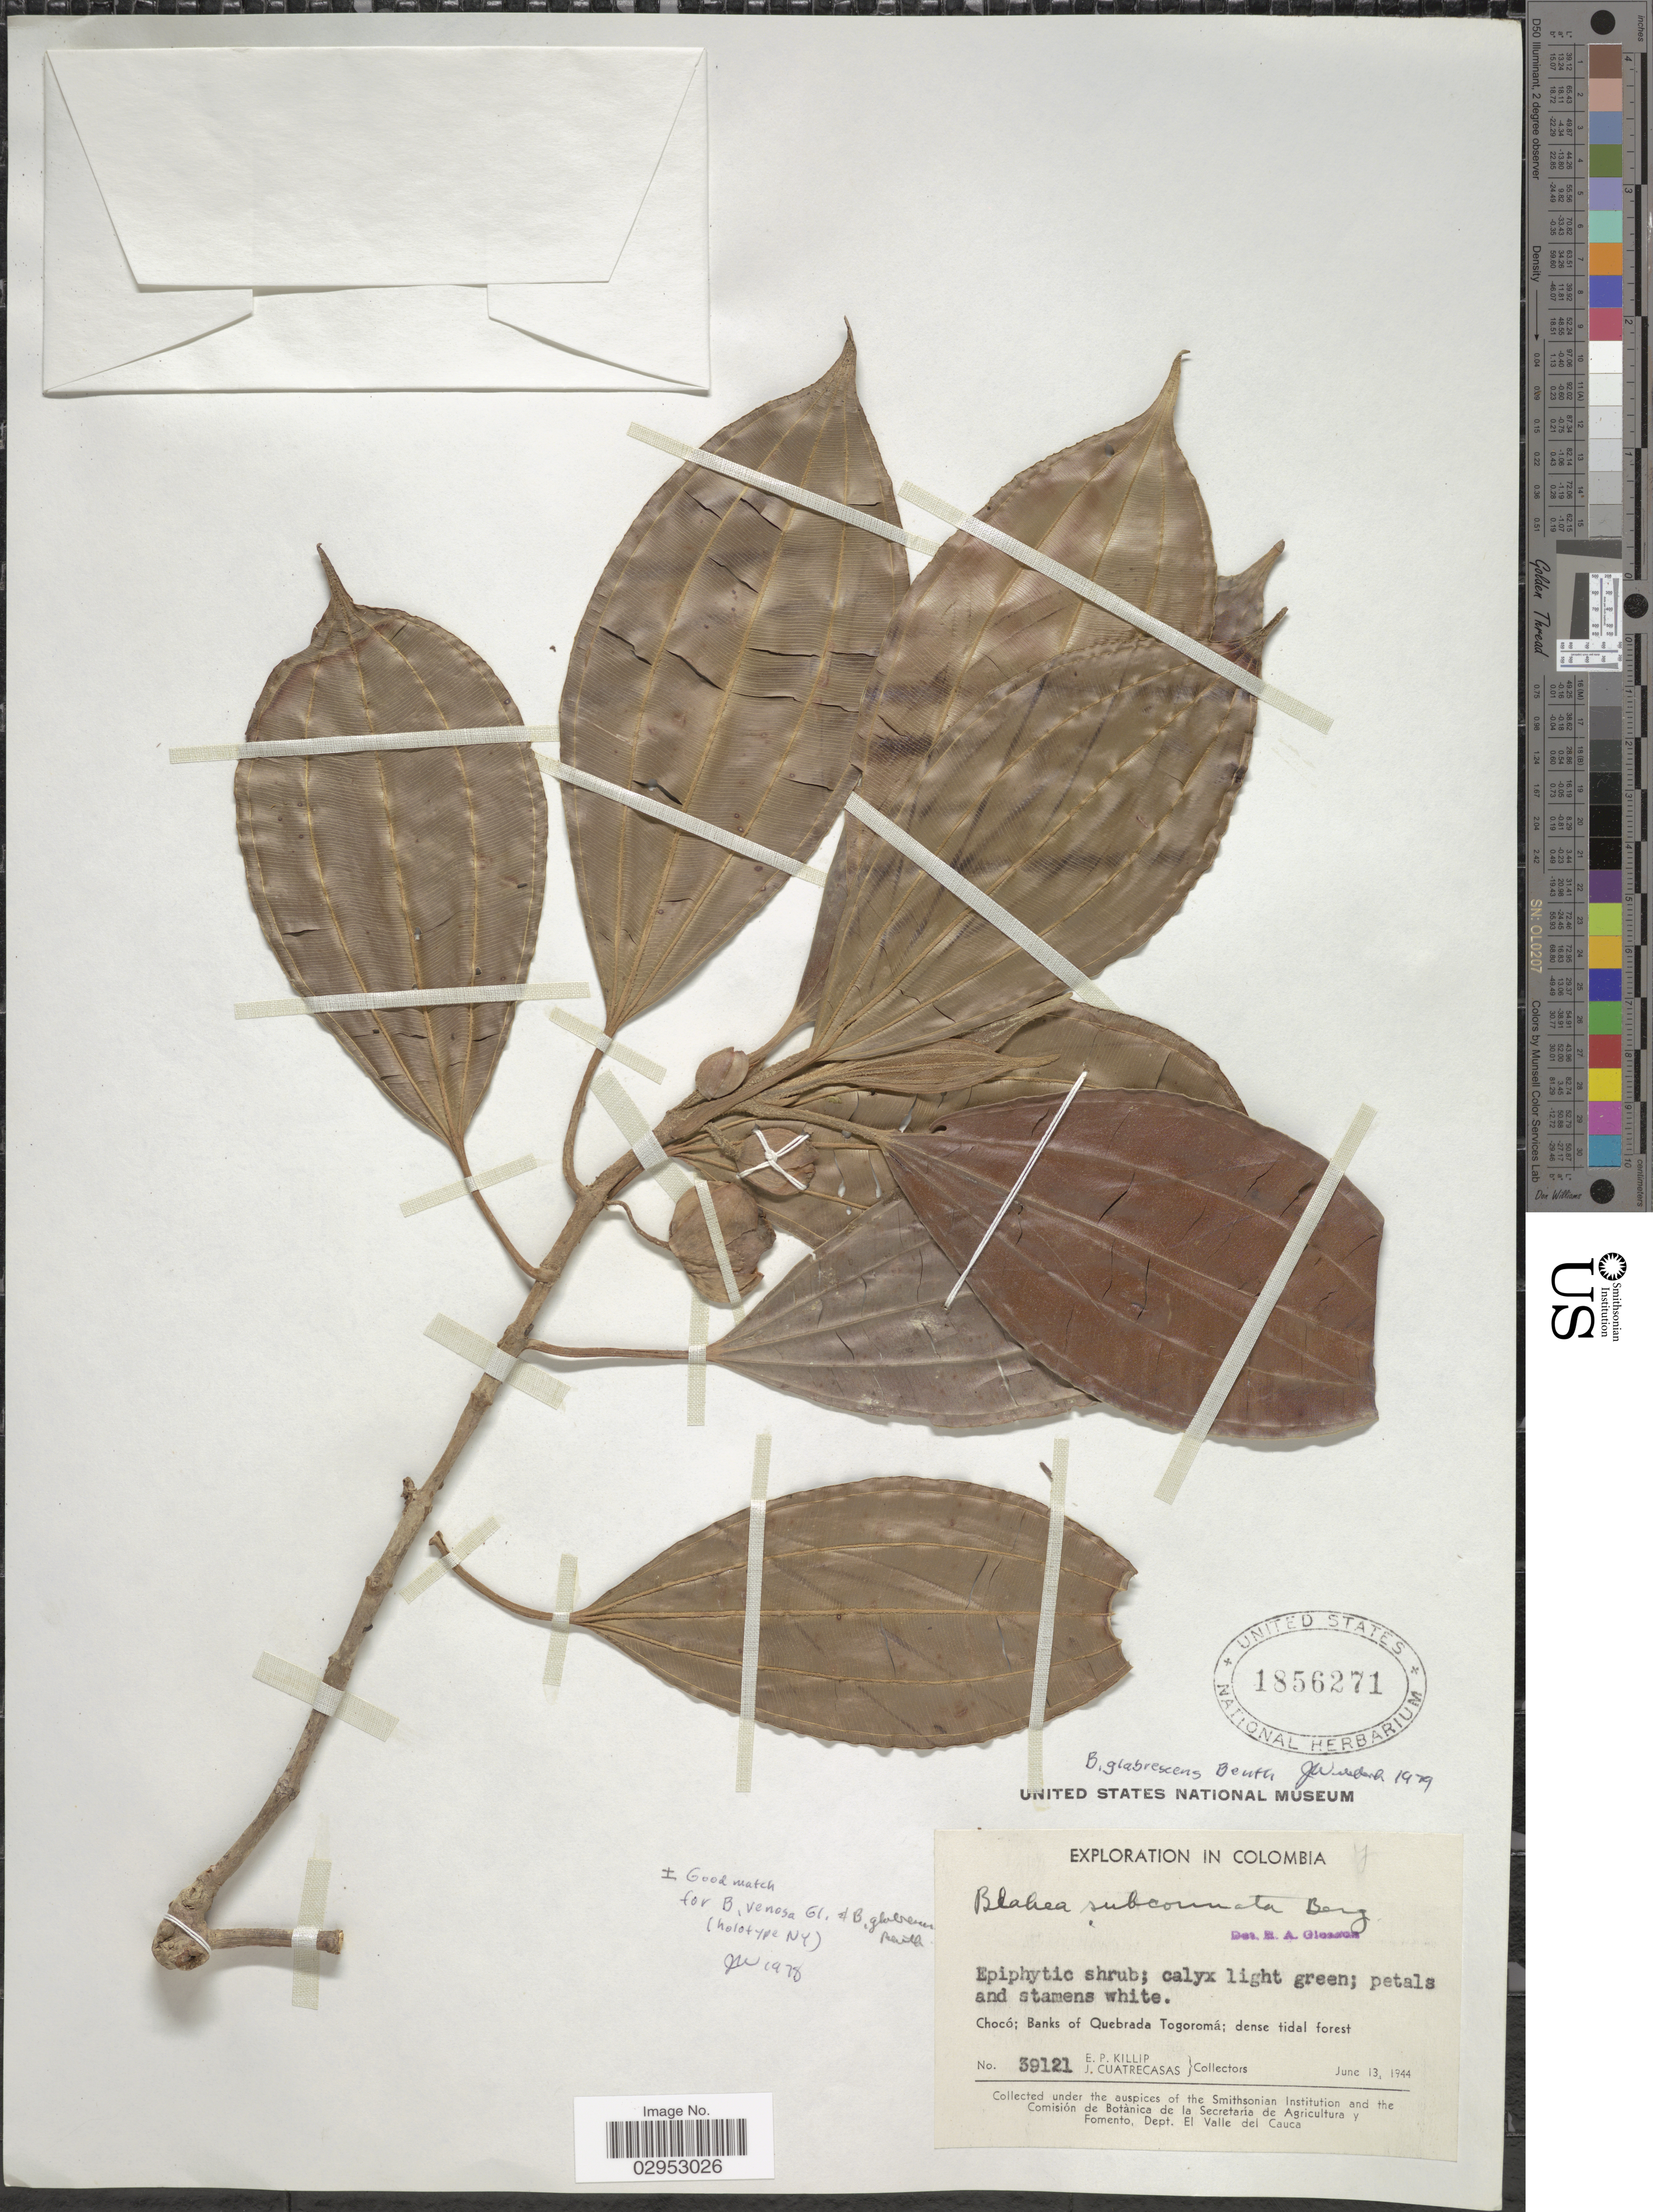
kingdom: Plantae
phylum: Tracheophyta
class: Magnoliopsida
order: Myrtales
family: Melastomataceae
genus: Blakea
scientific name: Blakea glabrescens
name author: Benth.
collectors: E. P. Killip & J. Cuatrecasas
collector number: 39121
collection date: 1944-06-13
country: Colombia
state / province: Chocó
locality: Banks of Quebrada Togoromá.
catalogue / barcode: US 1856271